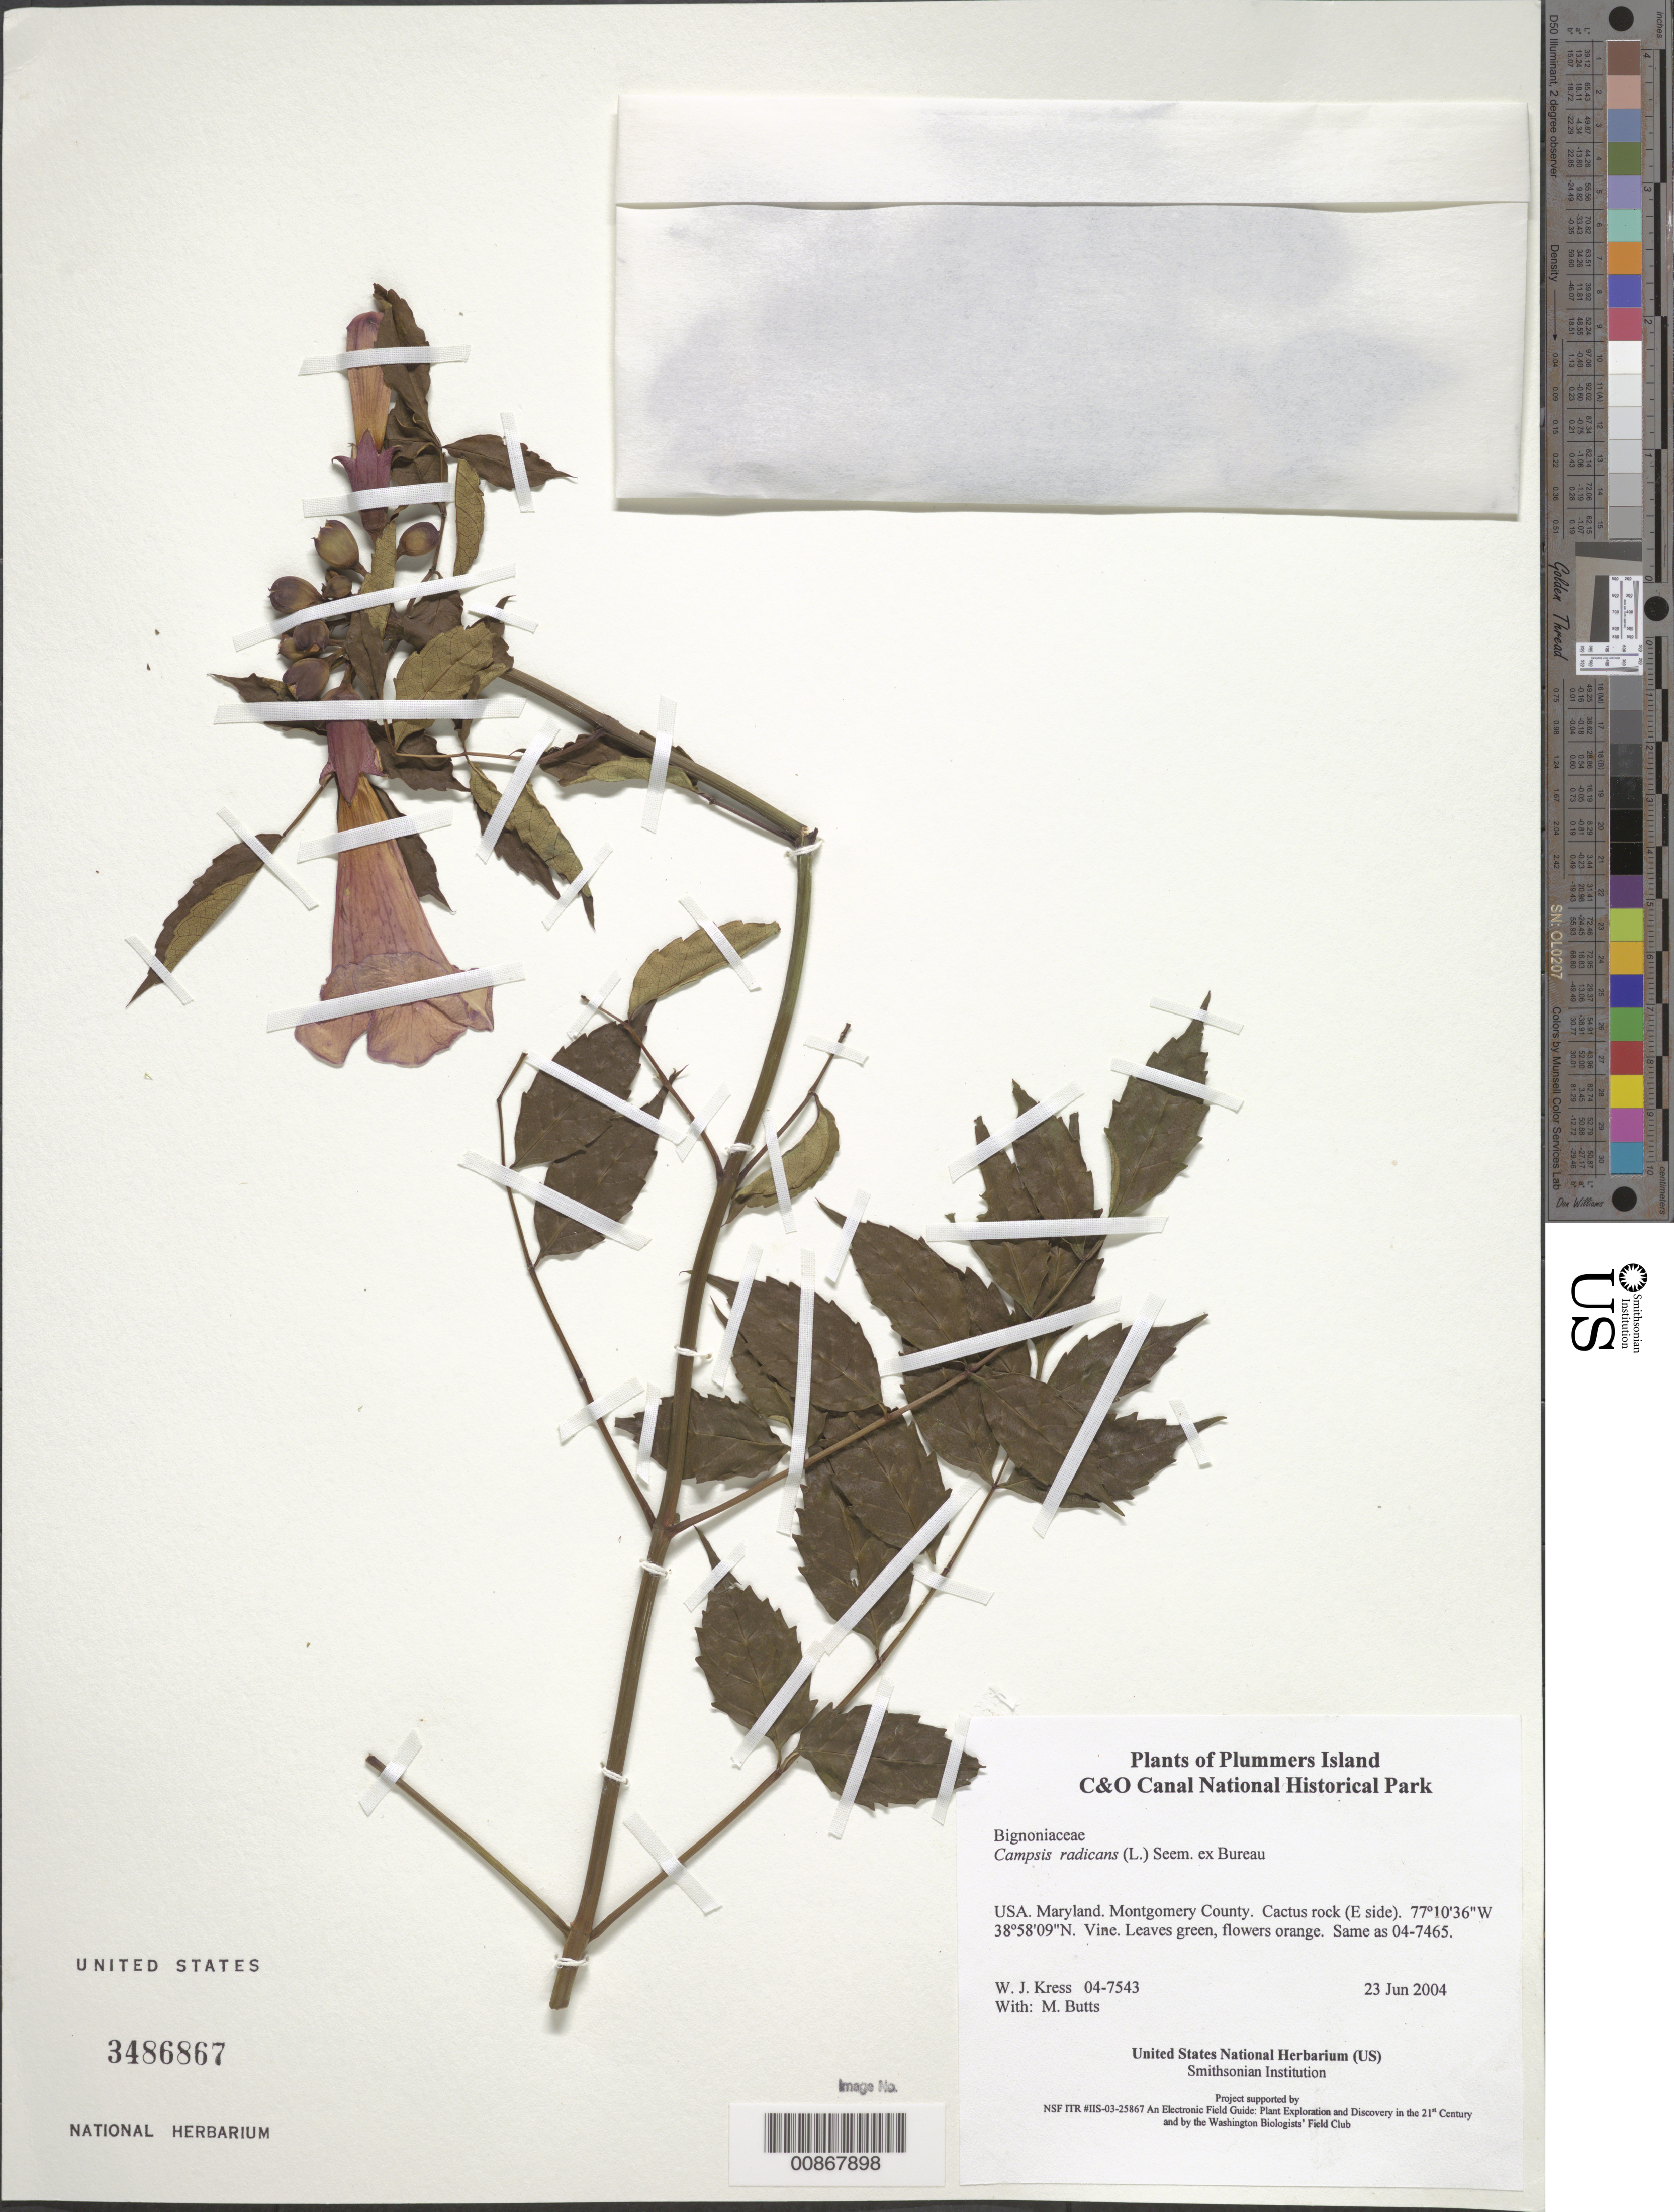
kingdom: Plantae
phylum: Tracheophyta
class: Magnoliopsida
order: Lamiales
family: Bignoniaceae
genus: Campsis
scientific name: Campsis radicans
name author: (L.) Seem.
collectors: W. J. Kress & M. B. Butts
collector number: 04-7543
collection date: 2004-06-23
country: United States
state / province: Maryland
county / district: Montgomery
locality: Chesapeake and Ohio Canal National Historical Park, Plummers Island, cactus rock (E side)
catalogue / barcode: US 3486867